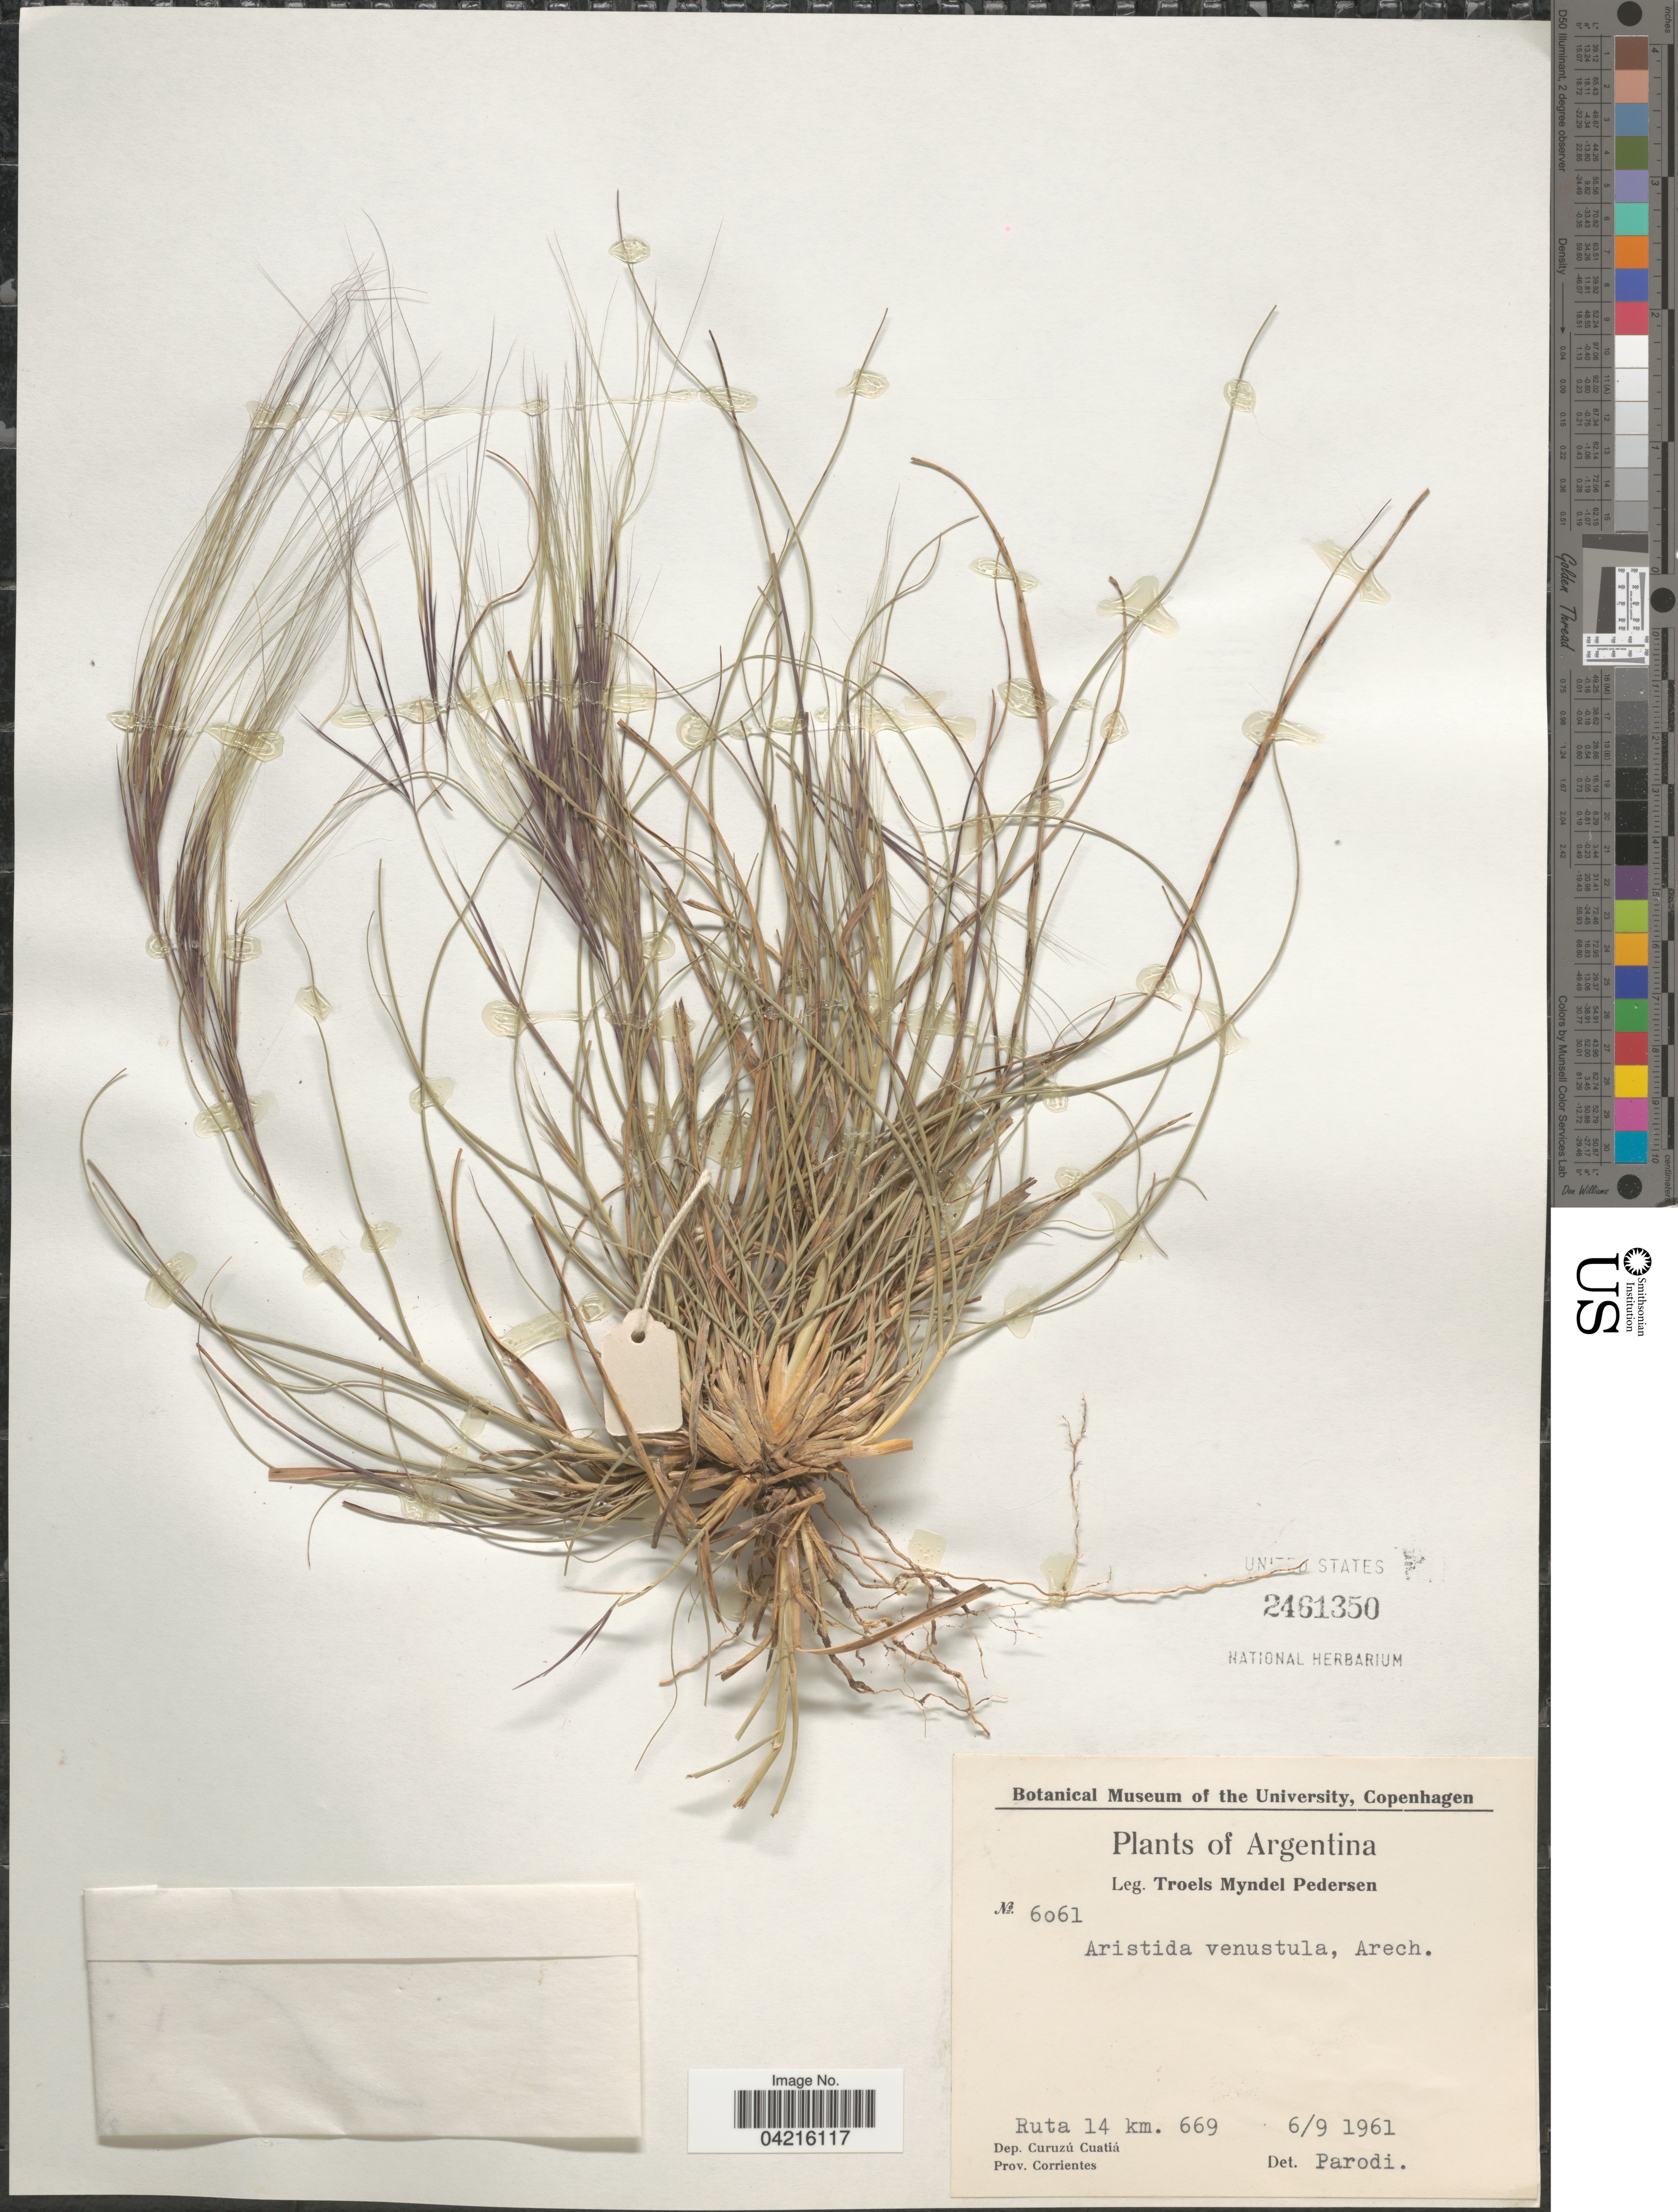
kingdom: Plantae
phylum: Tracheophyta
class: Liliopsida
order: Poales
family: Poaceae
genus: Aristida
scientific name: Aristida venustula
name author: Arechav.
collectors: T. Pederson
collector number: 6061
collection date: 1961-09-06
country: Argentina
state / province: Corrientes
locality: Ruta 14 km. 669. Dep. Curuzú Cuatiá.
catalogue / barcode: US 2461350